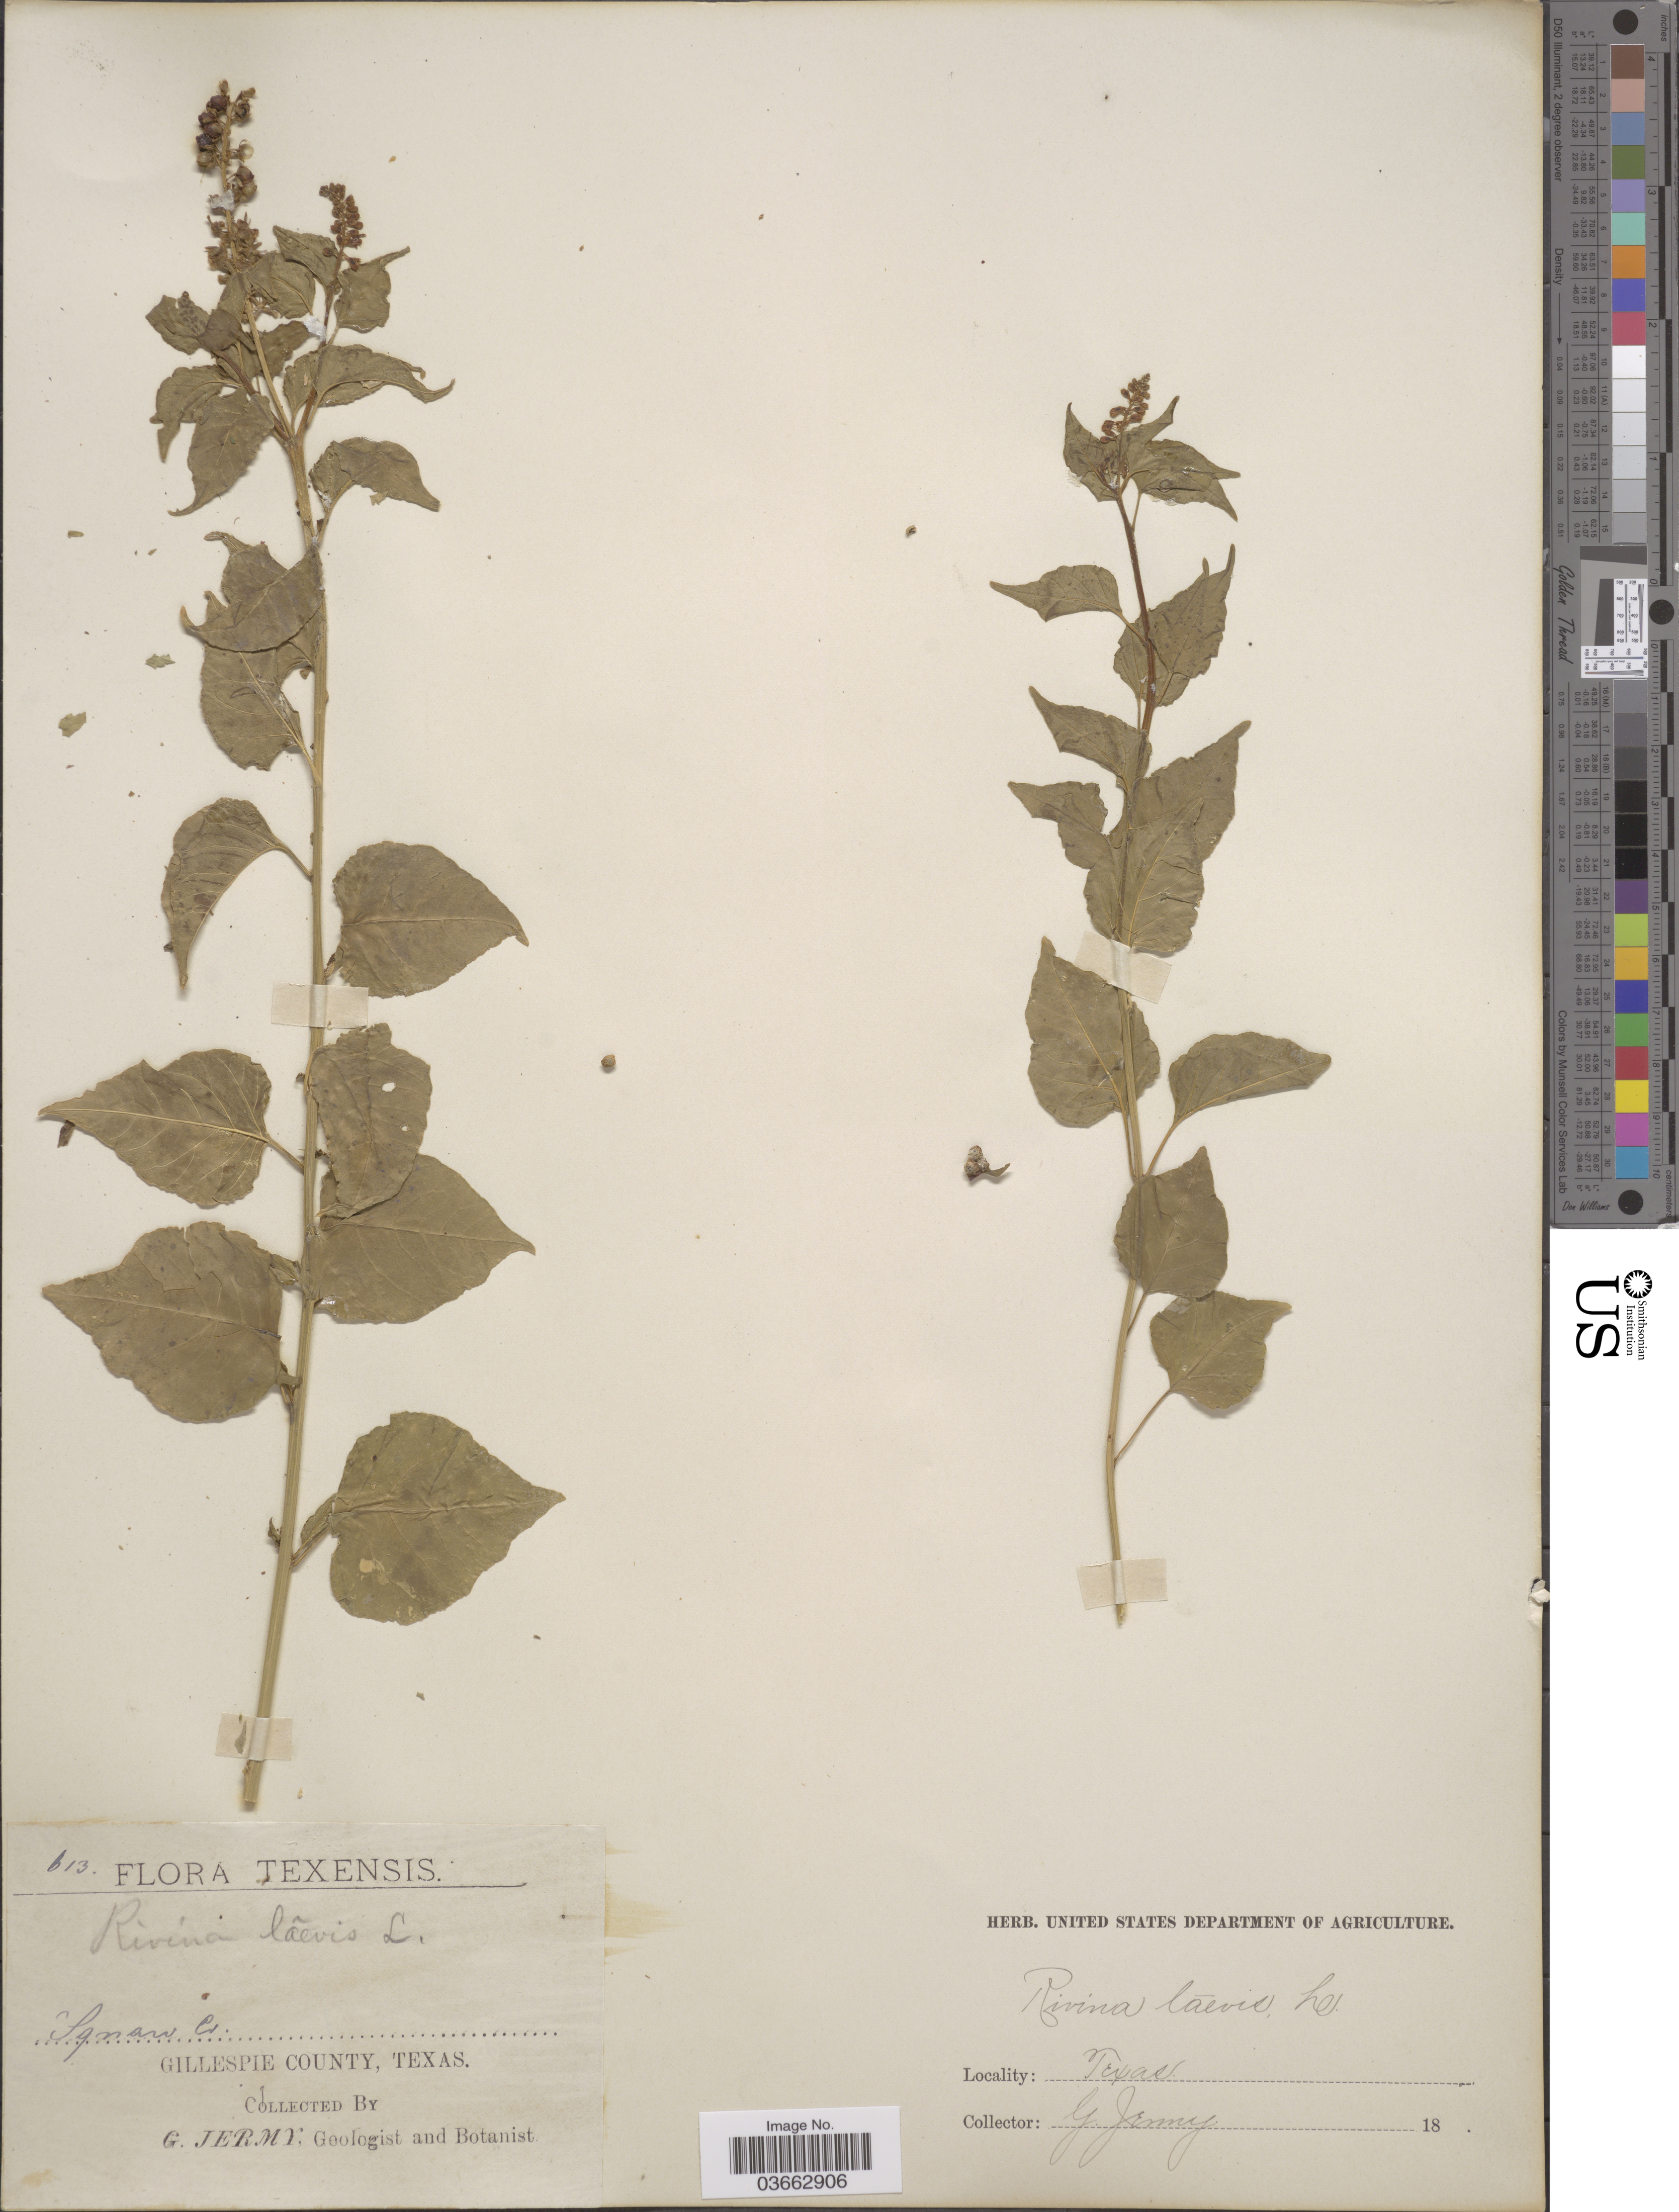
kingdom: Plantae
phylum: Tracheophyta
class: Magnoliopsida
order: Caryophyllales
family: Phytolaccaceae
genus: Rivina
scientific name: Rivina humilis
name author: L.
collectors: G. Jermy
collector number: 613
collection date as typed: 18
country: United States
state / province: Texas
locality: Squaw Cr. Gillespie County.